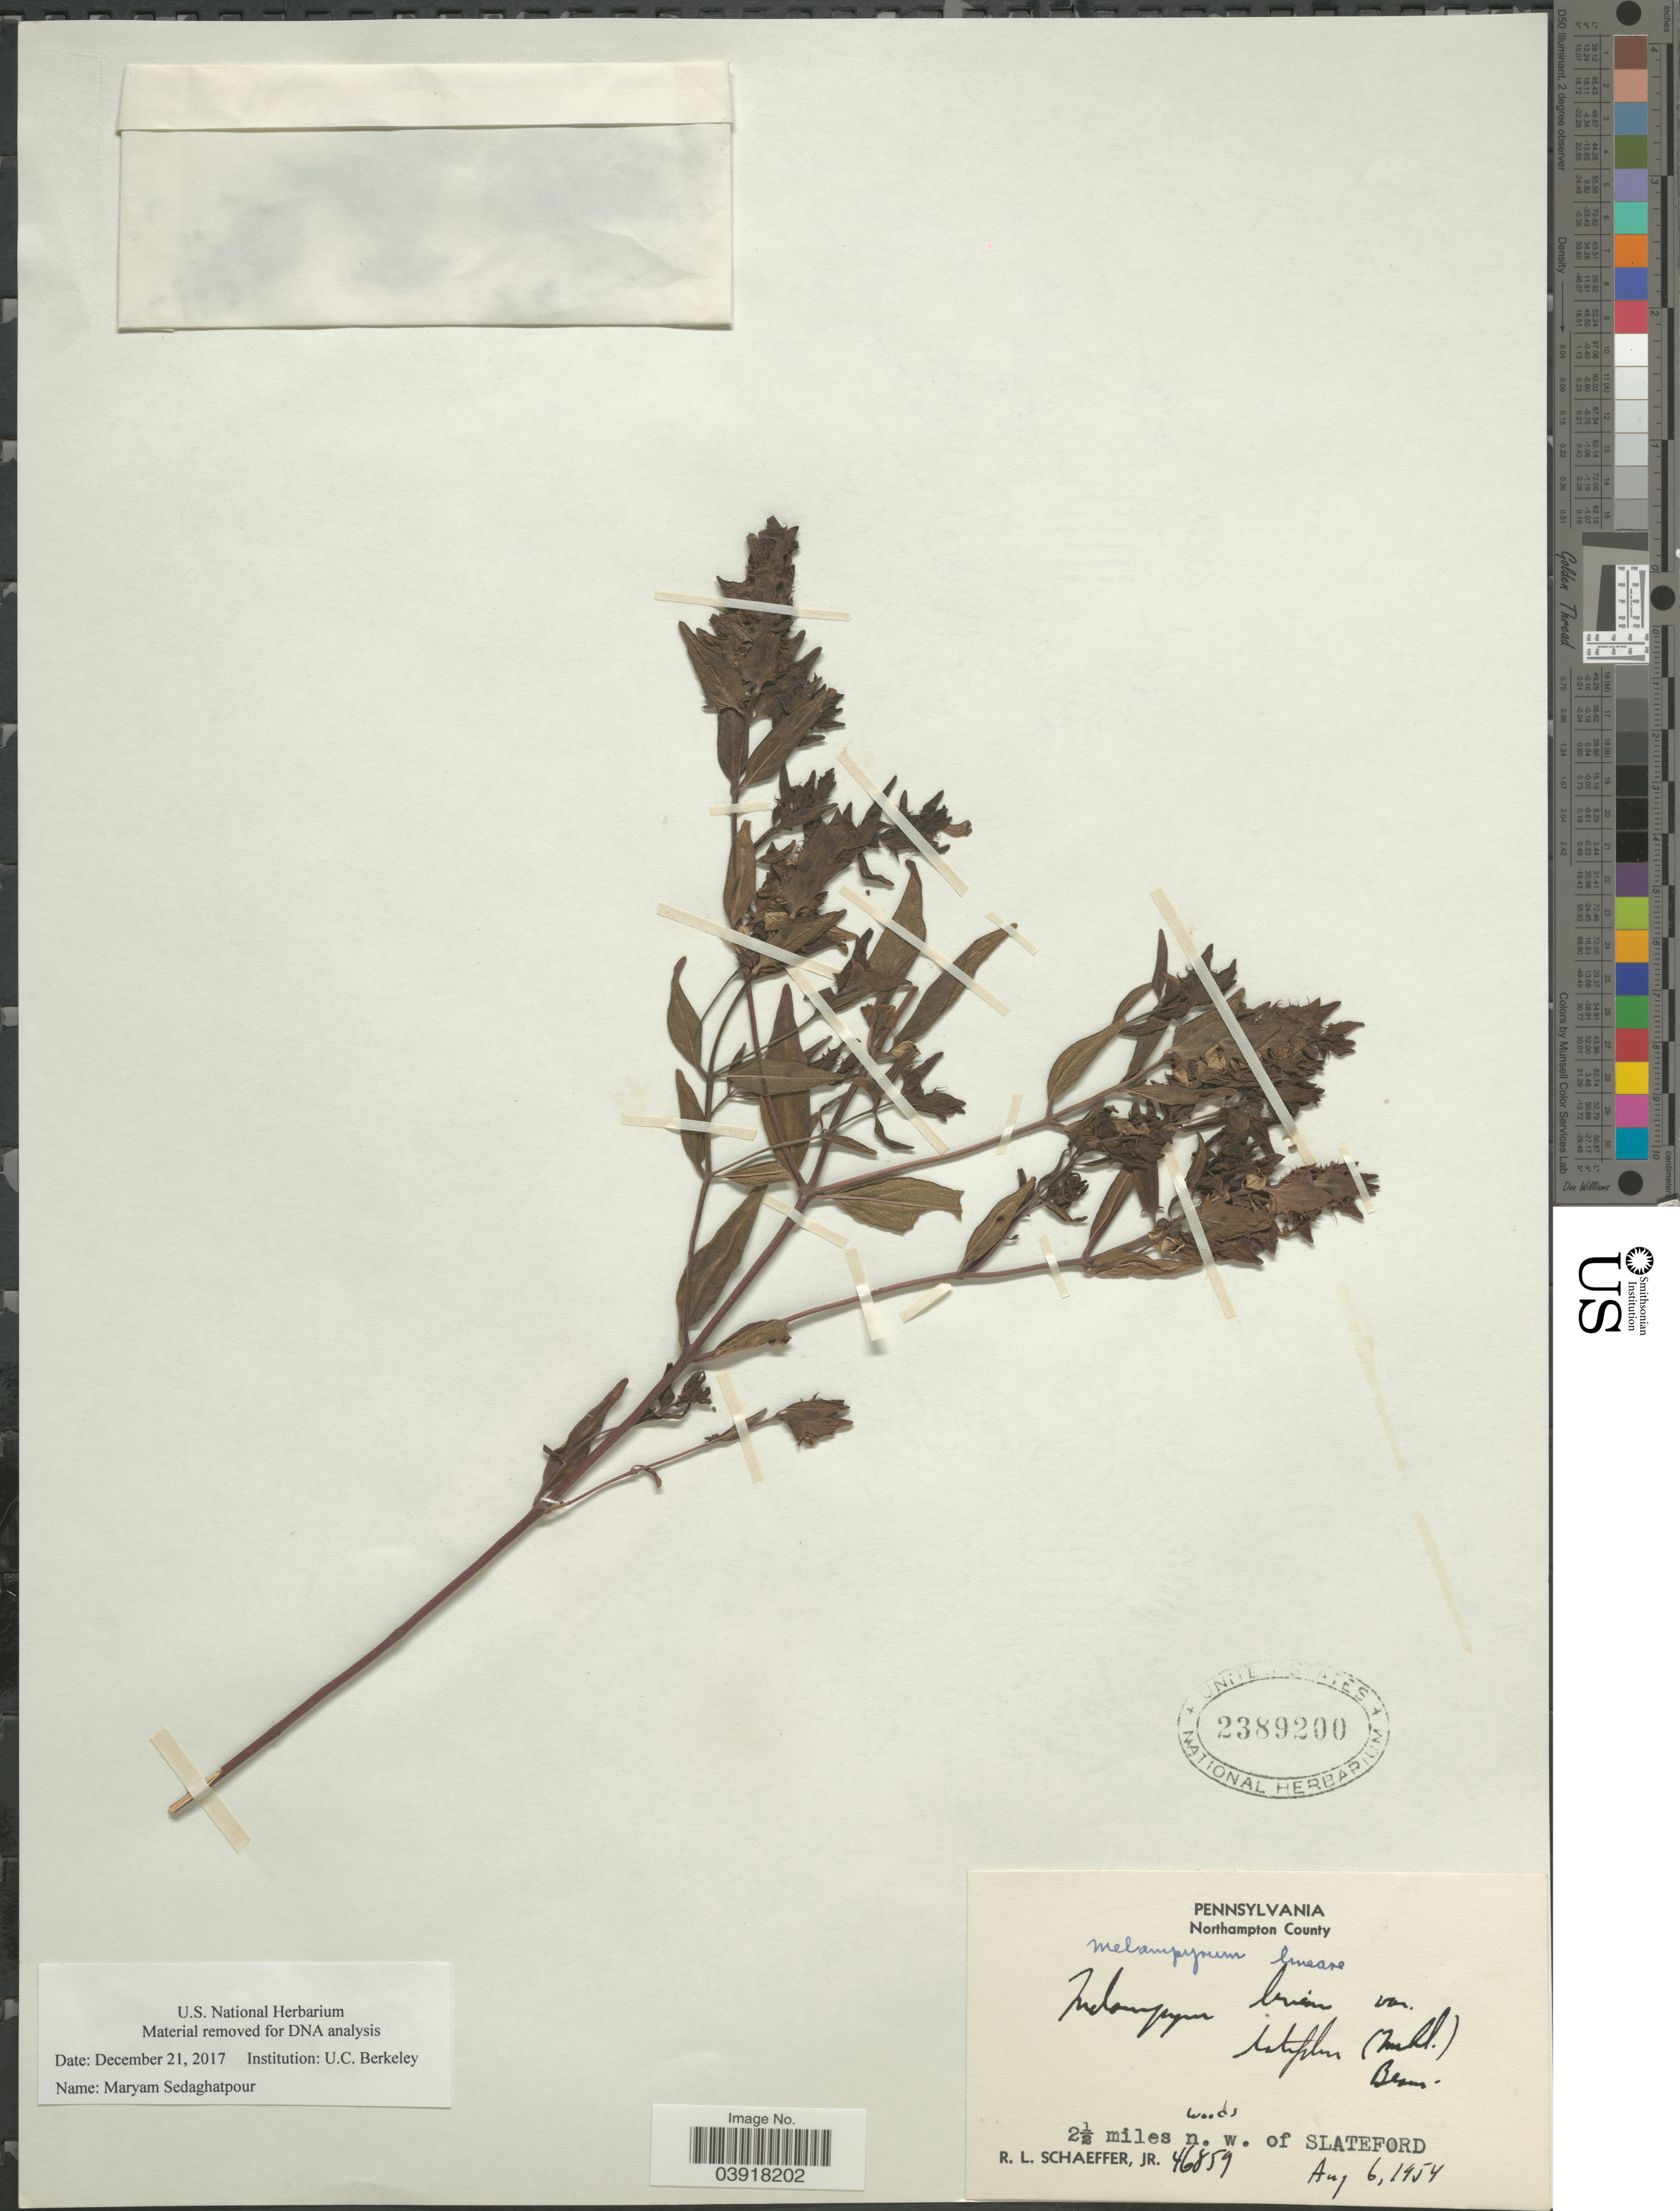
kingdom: Plantae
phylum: Tracheophyta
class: Magnoliopsida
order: Lamiales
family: Orobanchaceae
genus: Melampyrum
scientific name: Melampyrum lineare var. pectinatum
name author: (Pennell) Fernald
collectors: R. L. Schaeffer Jr.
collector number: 46859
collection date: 1954-08-06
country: United States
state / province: Pennsylvania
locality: Northampton County. 2½ miles n.w. of Slateford.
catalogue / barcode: US 2389200